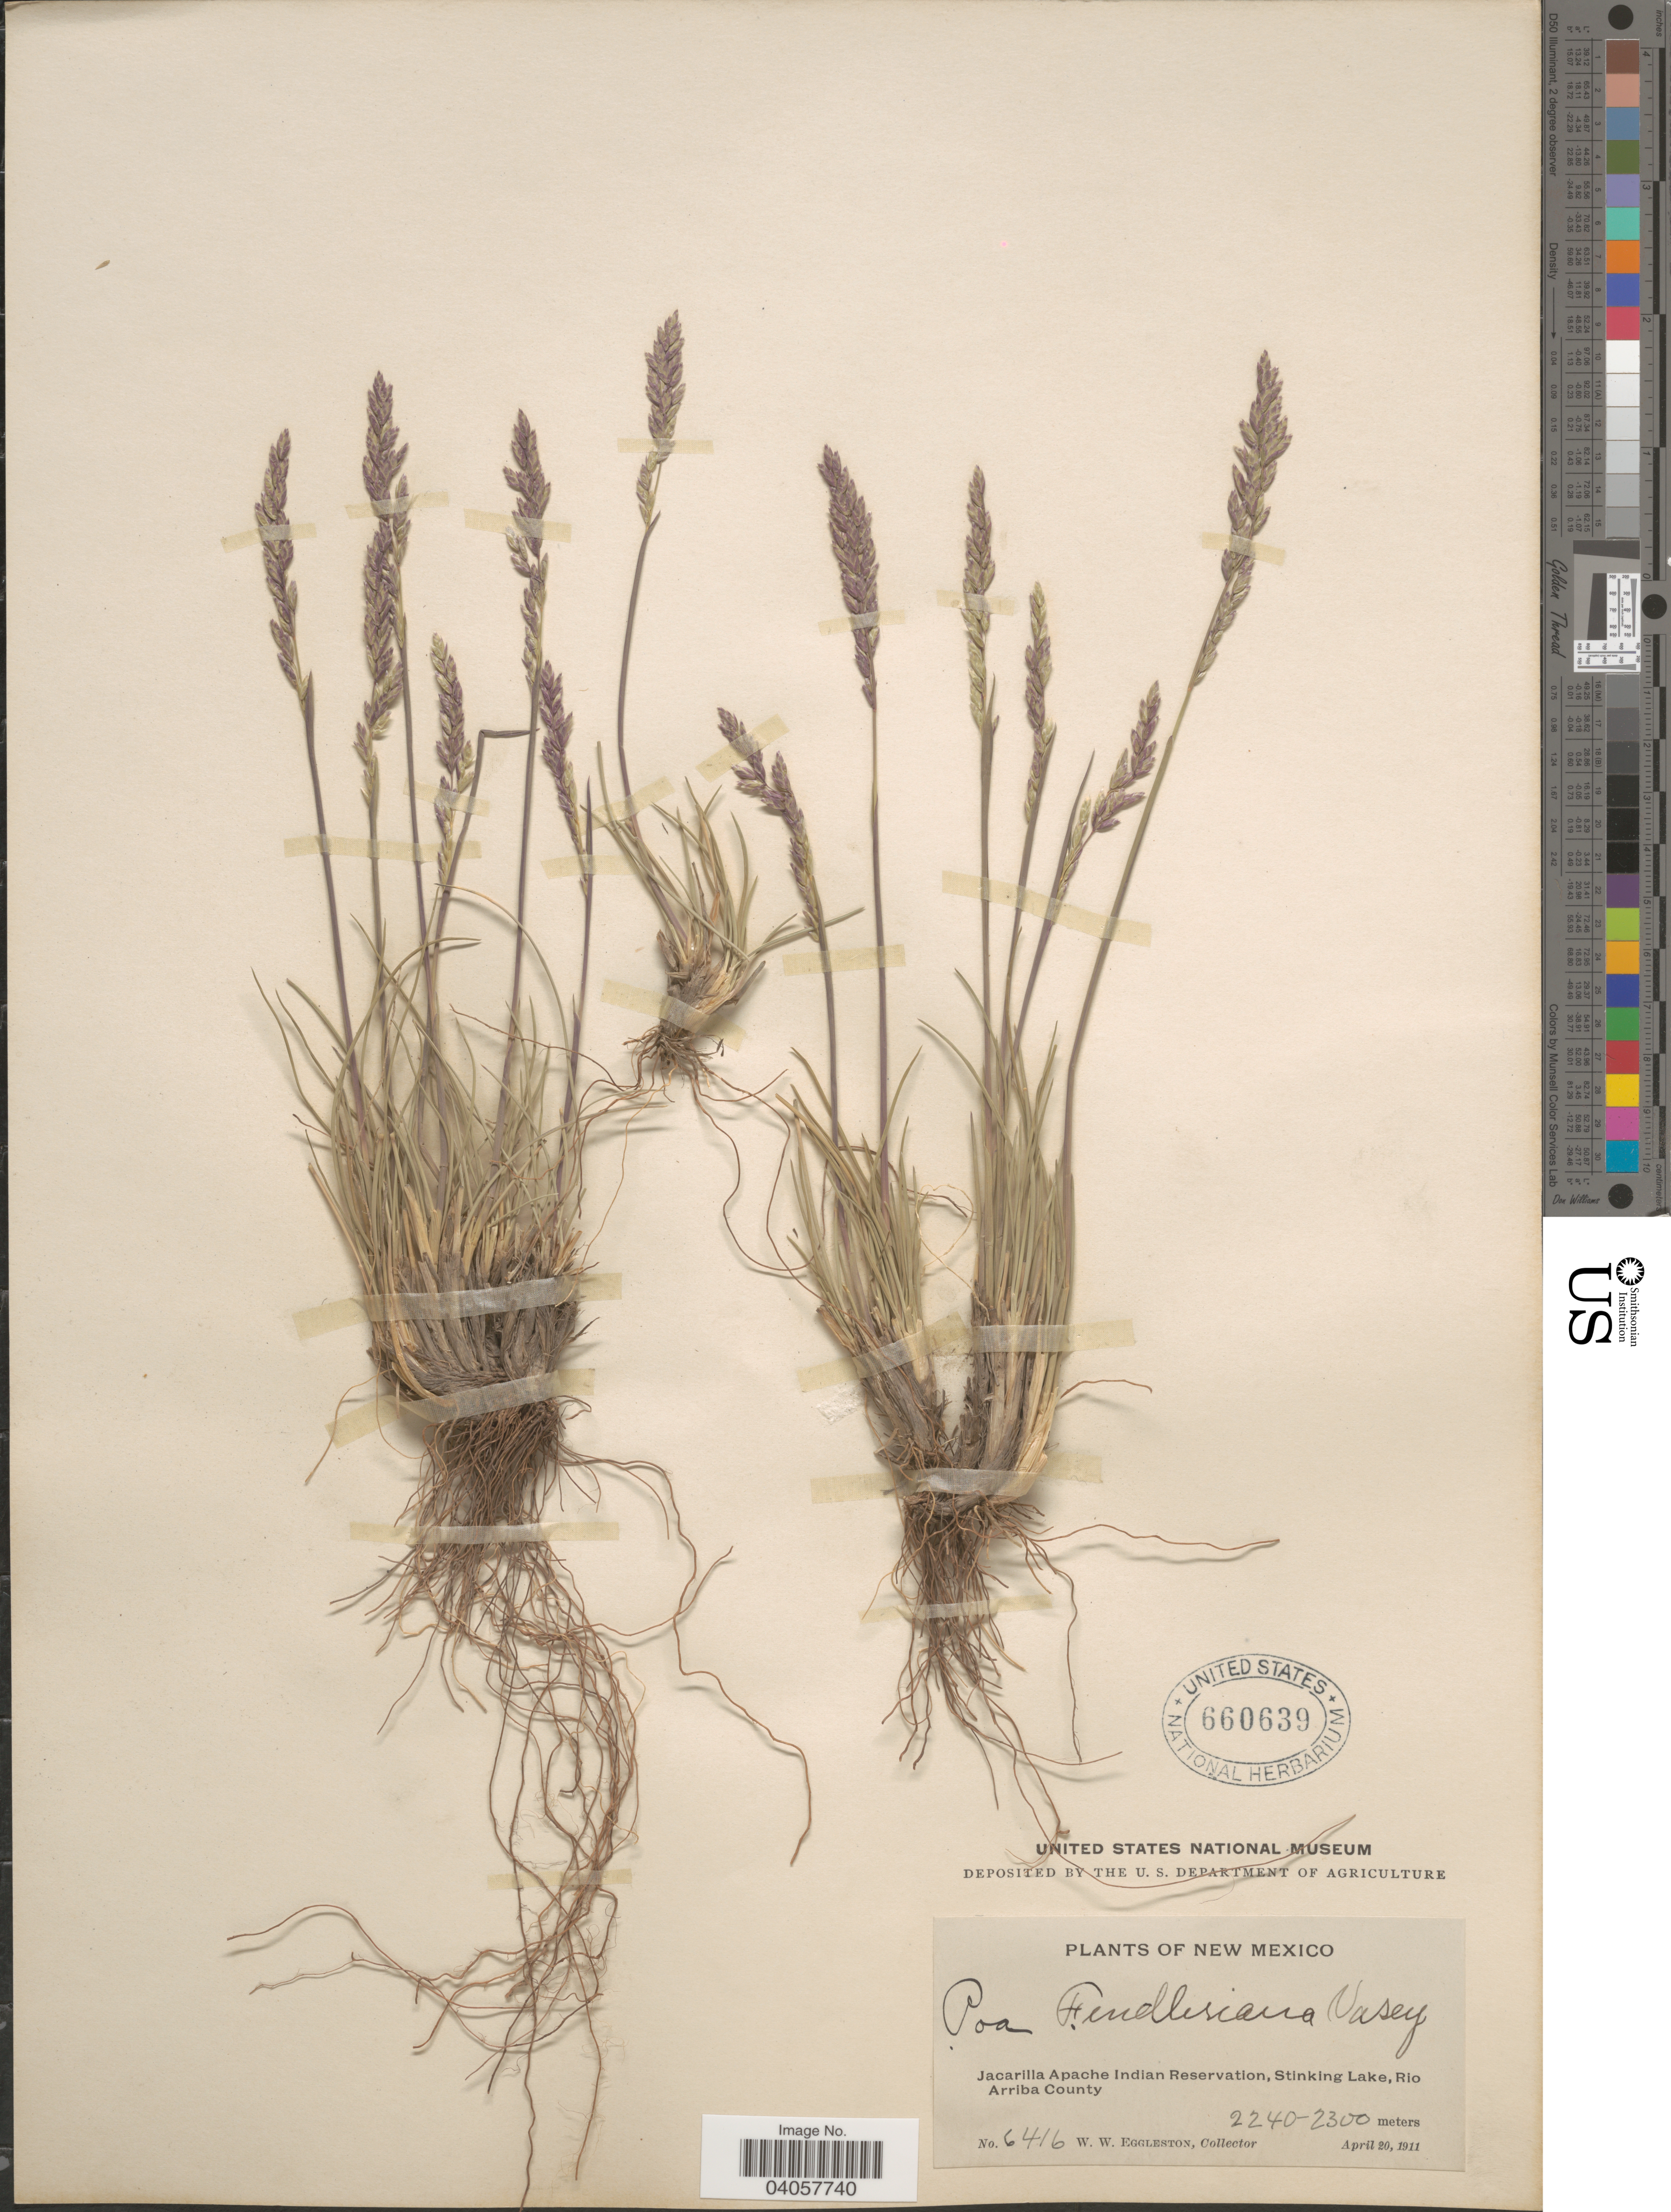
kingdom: Plantae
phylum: Tracheophyta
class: Liliopsida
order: Poales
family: Poaceae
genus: Poa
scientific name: Poa fendleriana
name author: (Steud.) Vasey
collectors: W. W. Eggleston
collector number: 6416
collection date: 1911-04-20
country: United States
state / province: New Mexico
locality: Jacarilla Apache Indian Reservation, Stinking Lake, Rio Arriba County.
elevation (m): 2240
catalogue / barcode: US 660639